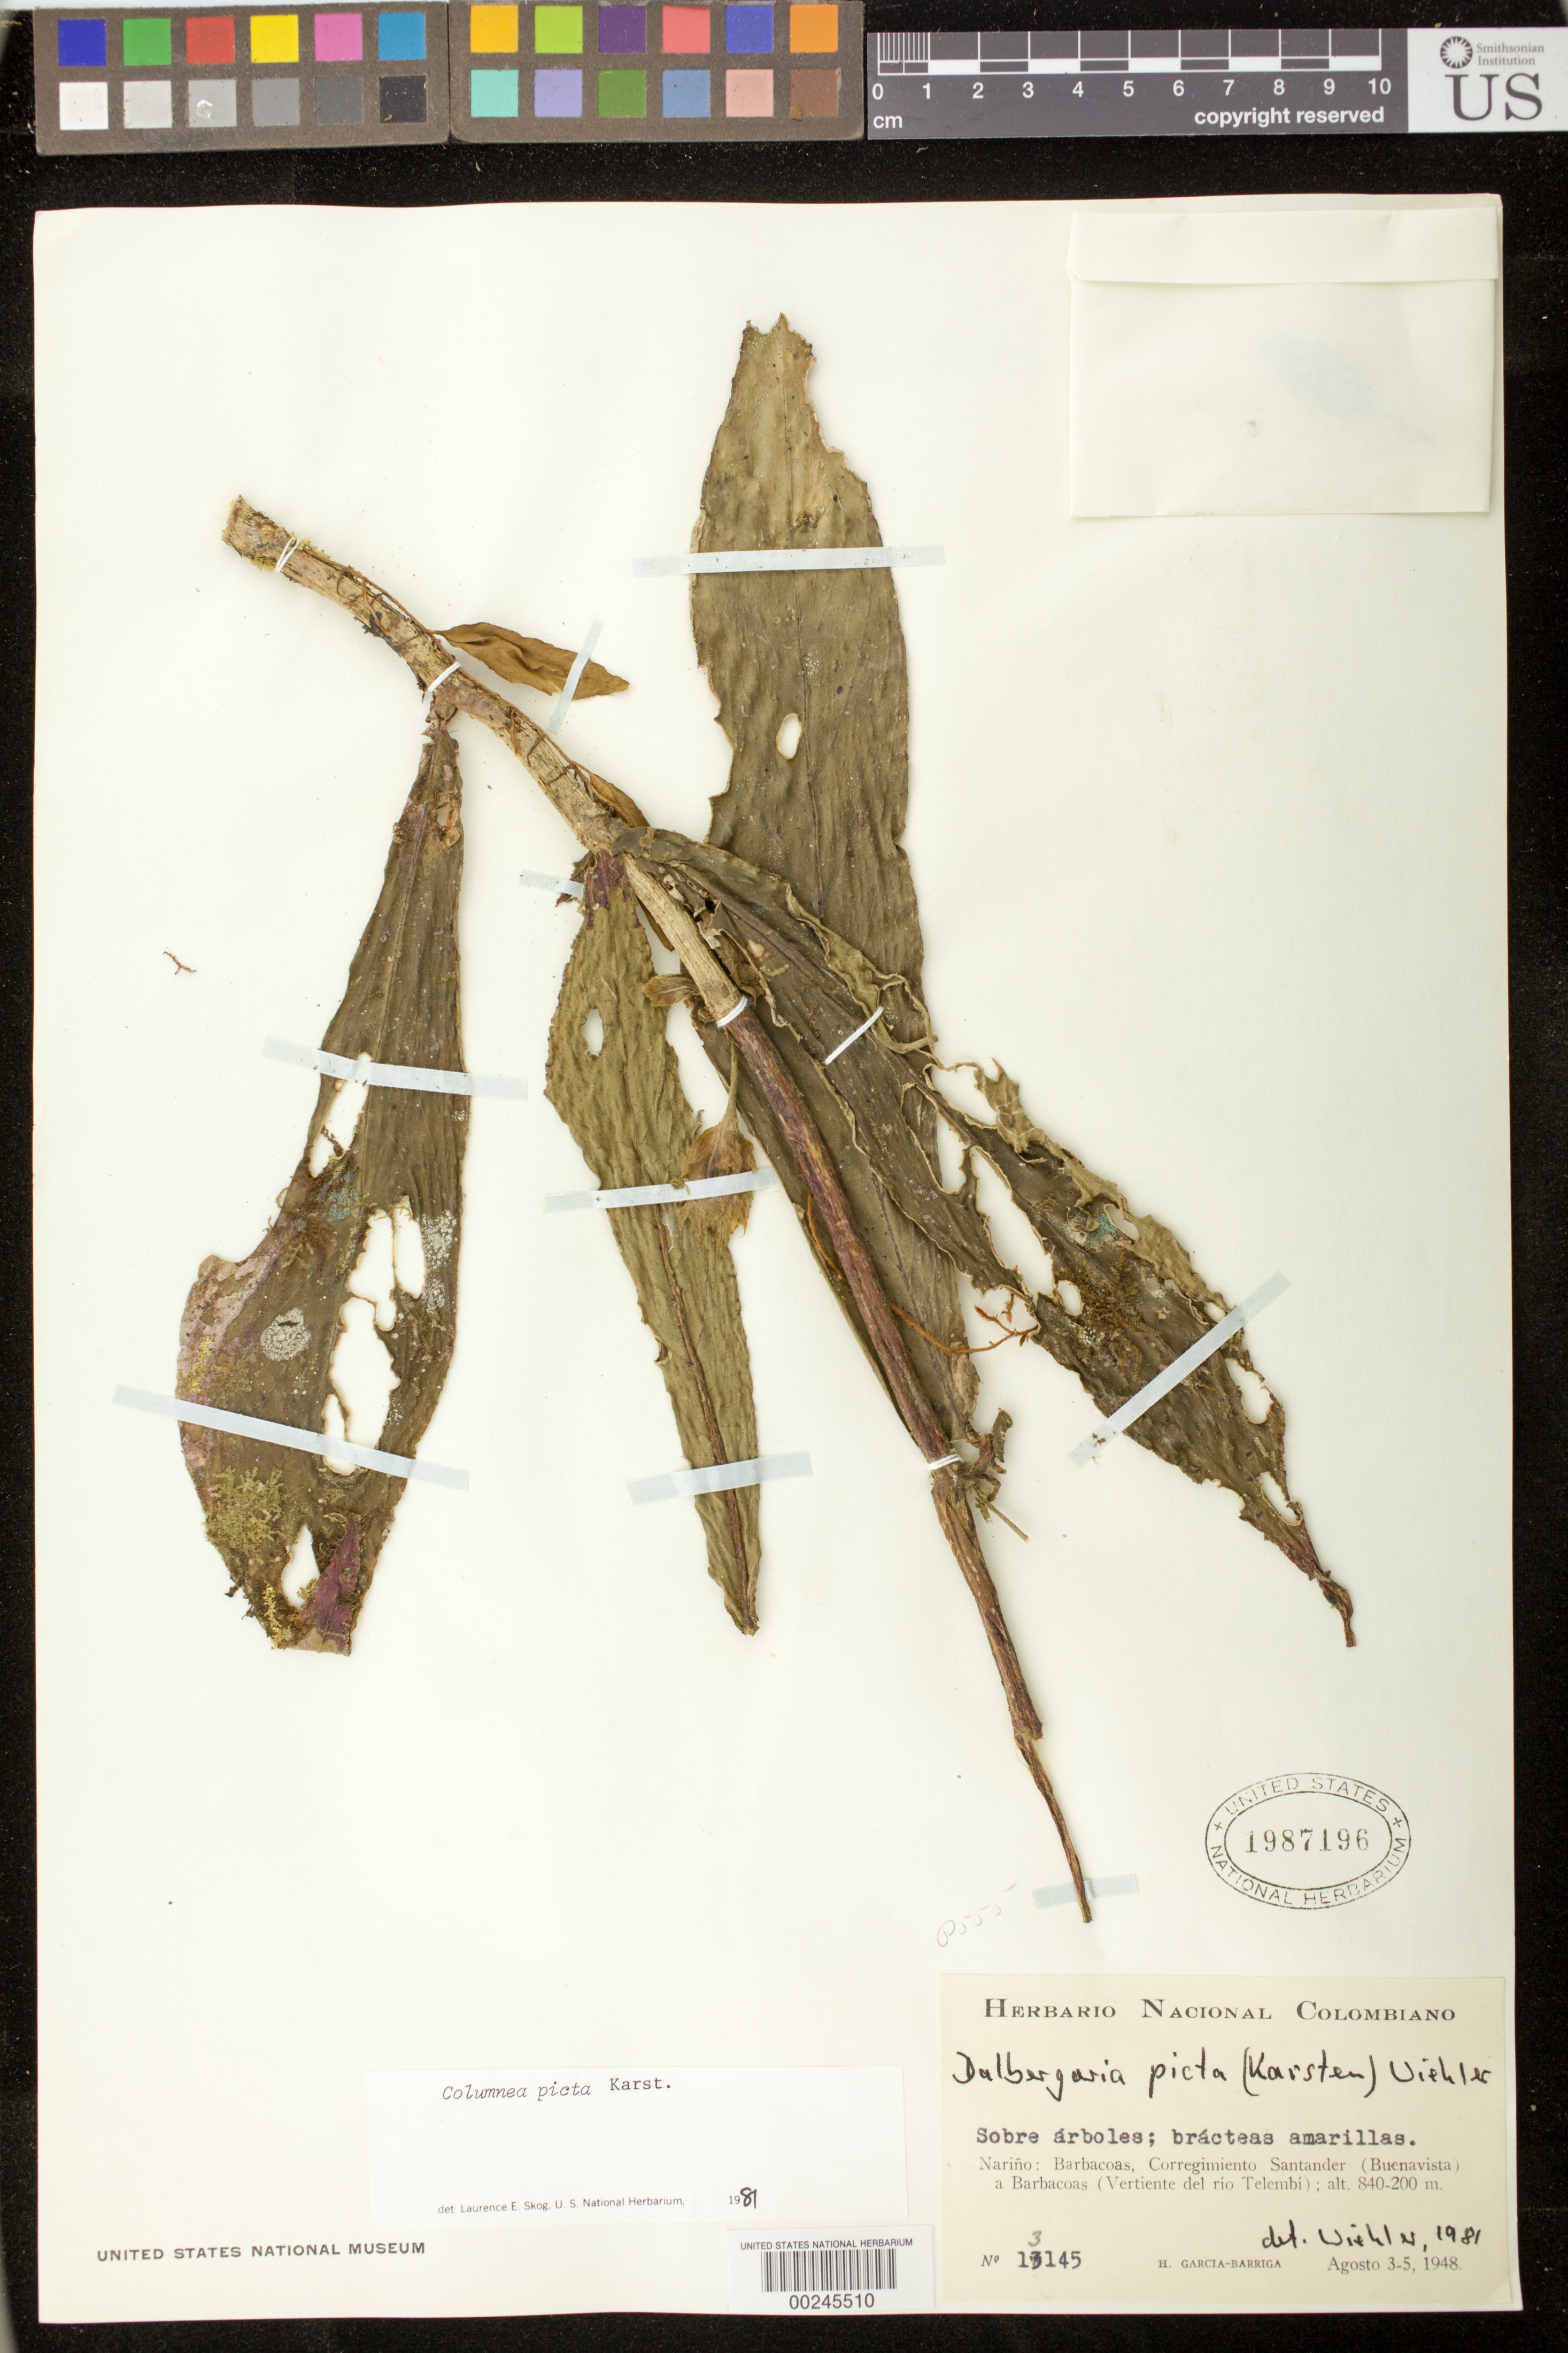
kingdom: Plantae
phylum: Tracheophyta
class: Magnoliopsida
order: Lamiales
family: Gesneriaceae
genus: Columnea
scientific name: Columnea karsteniana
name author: Singh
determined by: Skog, Laurence E.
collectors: H. García Barriga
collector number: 13145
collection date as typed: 3-5 Aug 1948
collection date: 1948-08-03/1948-08-05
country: Colombia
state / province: Nariño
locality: Barbacoas, corregimiento Santander (Buenaventura) to Barbacoas (slope of Rio Telembi)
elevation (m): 200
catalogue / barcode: US 1987196